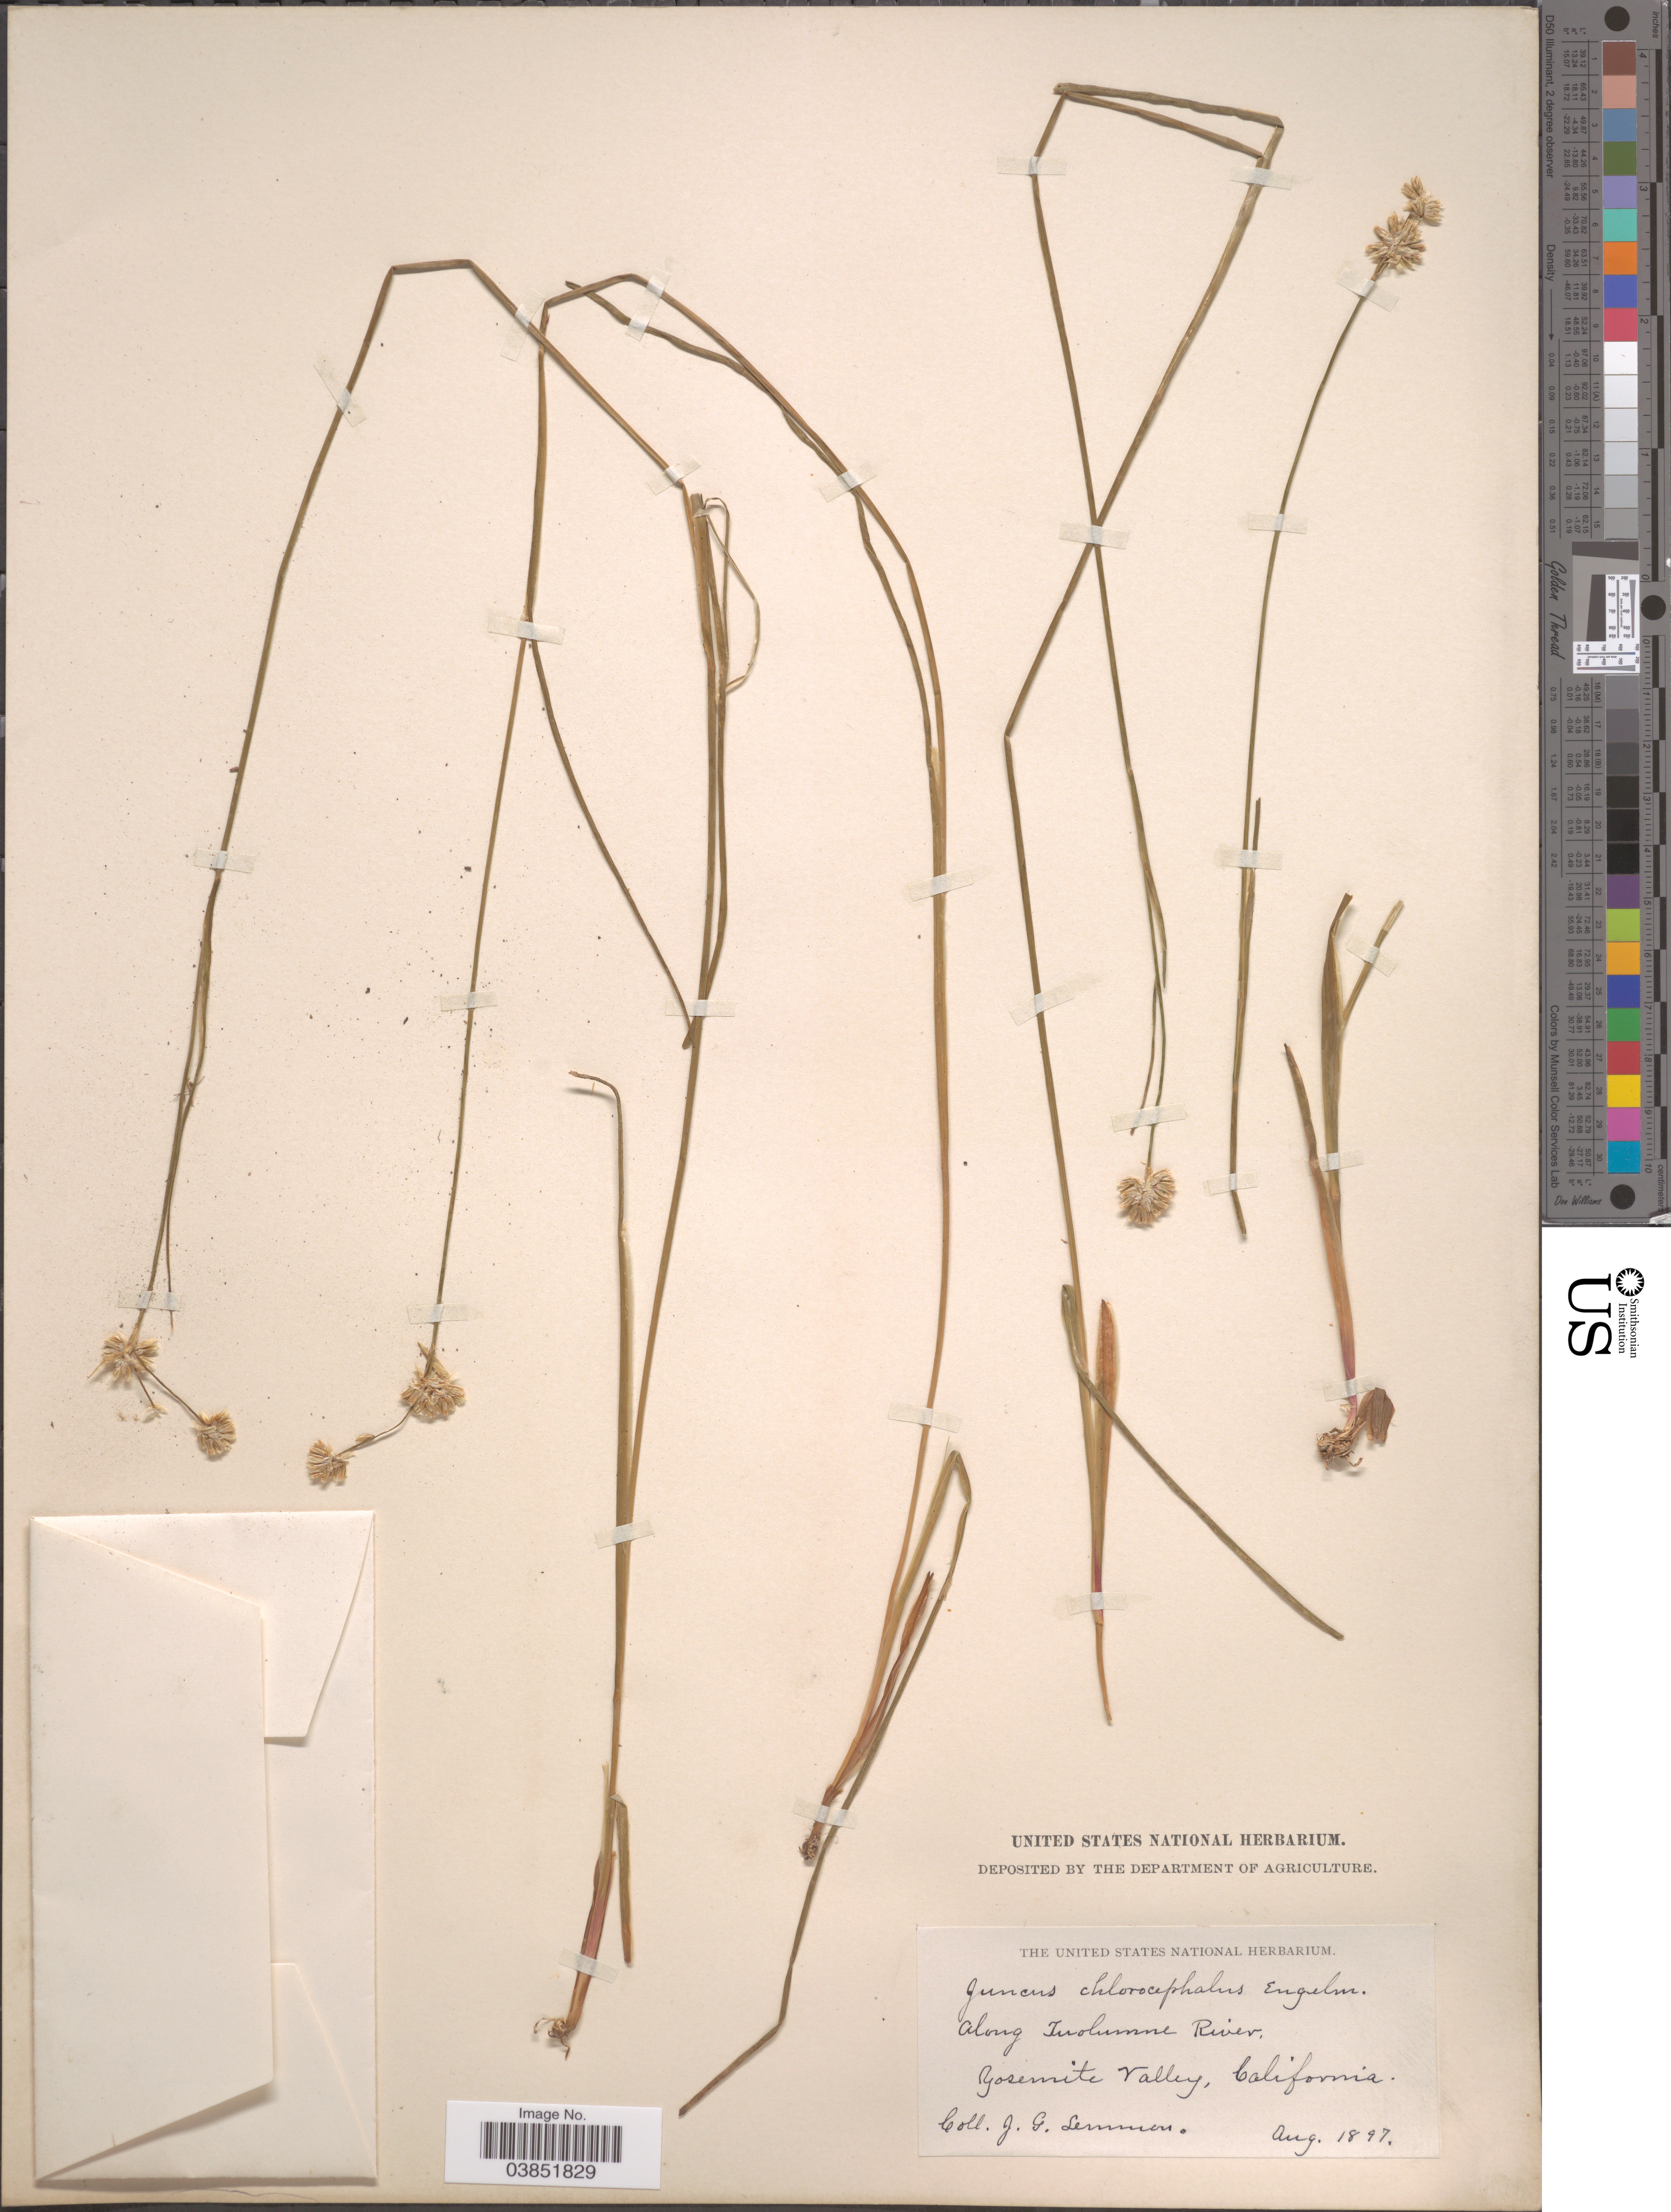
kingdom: Plantae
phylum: Tracheophyta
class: Liliopsida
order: Poales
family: Juncaceae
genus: Juncus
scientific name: Juncus chlorocephalus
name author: Engelm.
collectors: J. Lemmon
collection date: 1897-08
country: United States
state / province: California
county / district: Tuolumne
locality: Along Tuolumne River. Yosemite Valley.